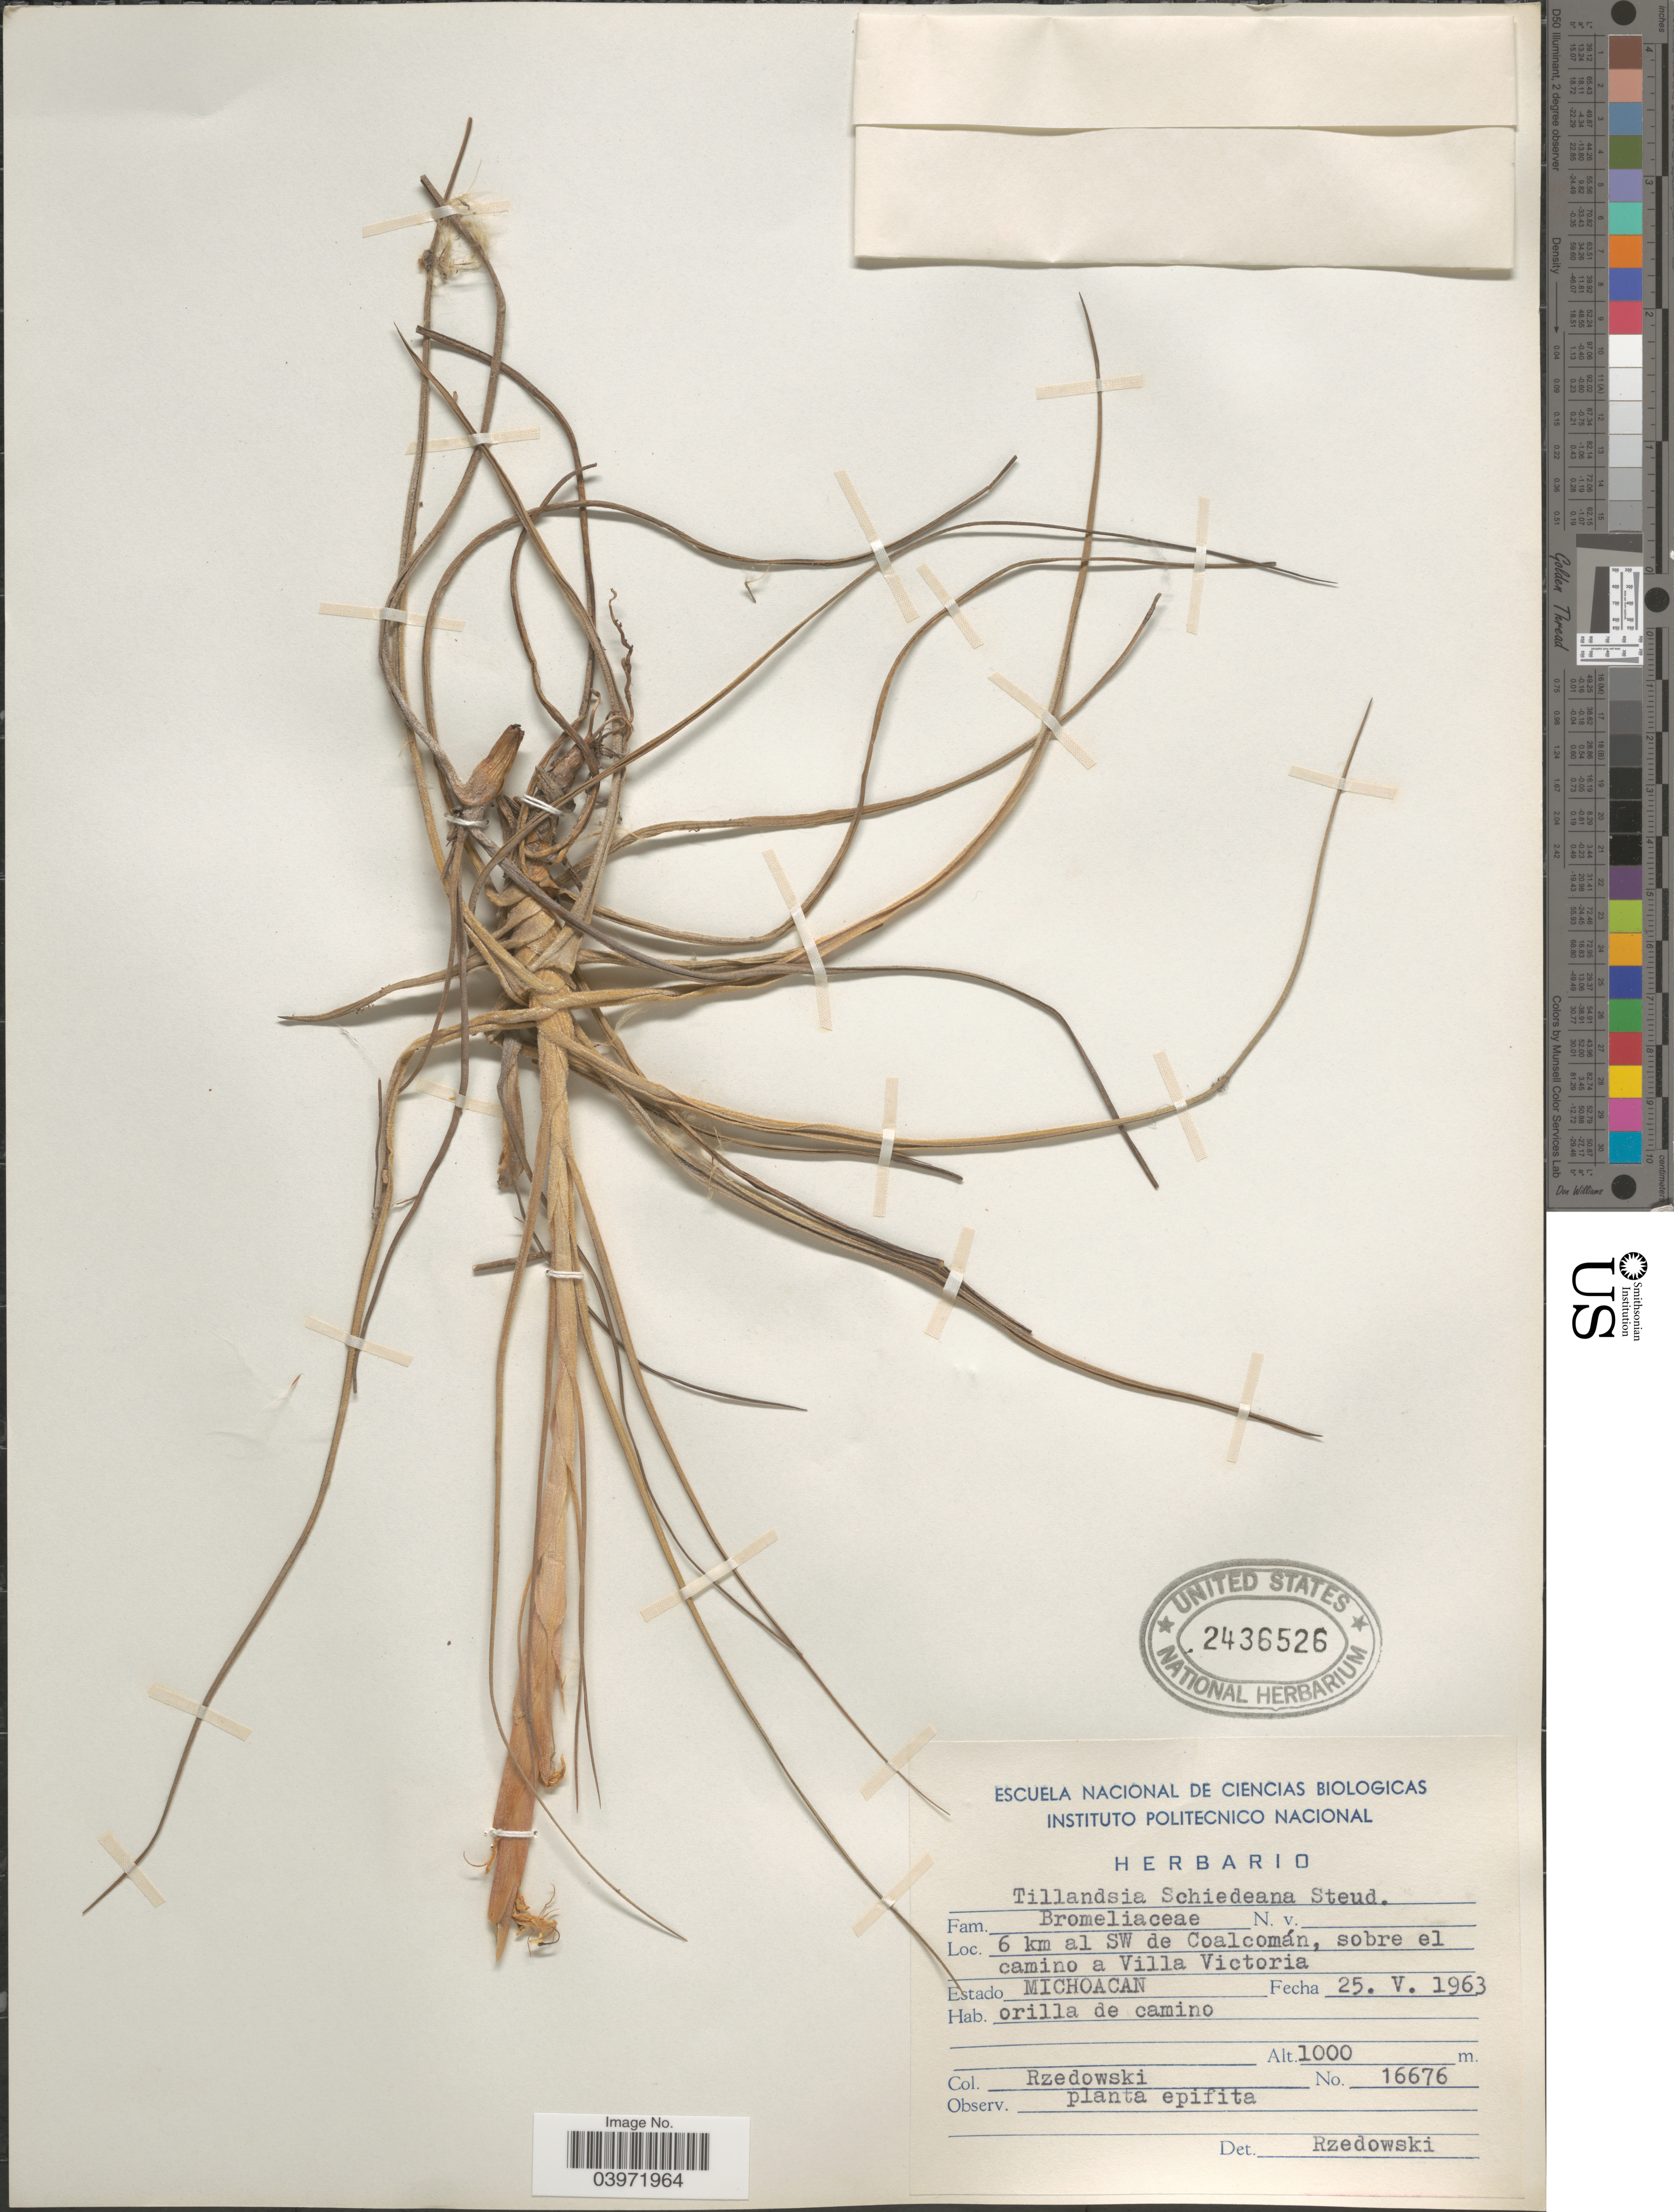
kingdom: Plantae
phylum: Tracheophyta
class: Liliopsida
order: Poales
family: Bromeliaceae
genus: Tillandsia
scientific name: Tillandsia schiedeana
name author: Steud.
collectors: Rzedowski, --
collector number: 16676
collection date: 1963-05-25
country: Mexico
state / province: Michoacán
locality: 6 km al SW de Coalcomán, sobre el camino a Villa Victoria.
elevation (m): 1000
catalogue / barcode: US 2436526